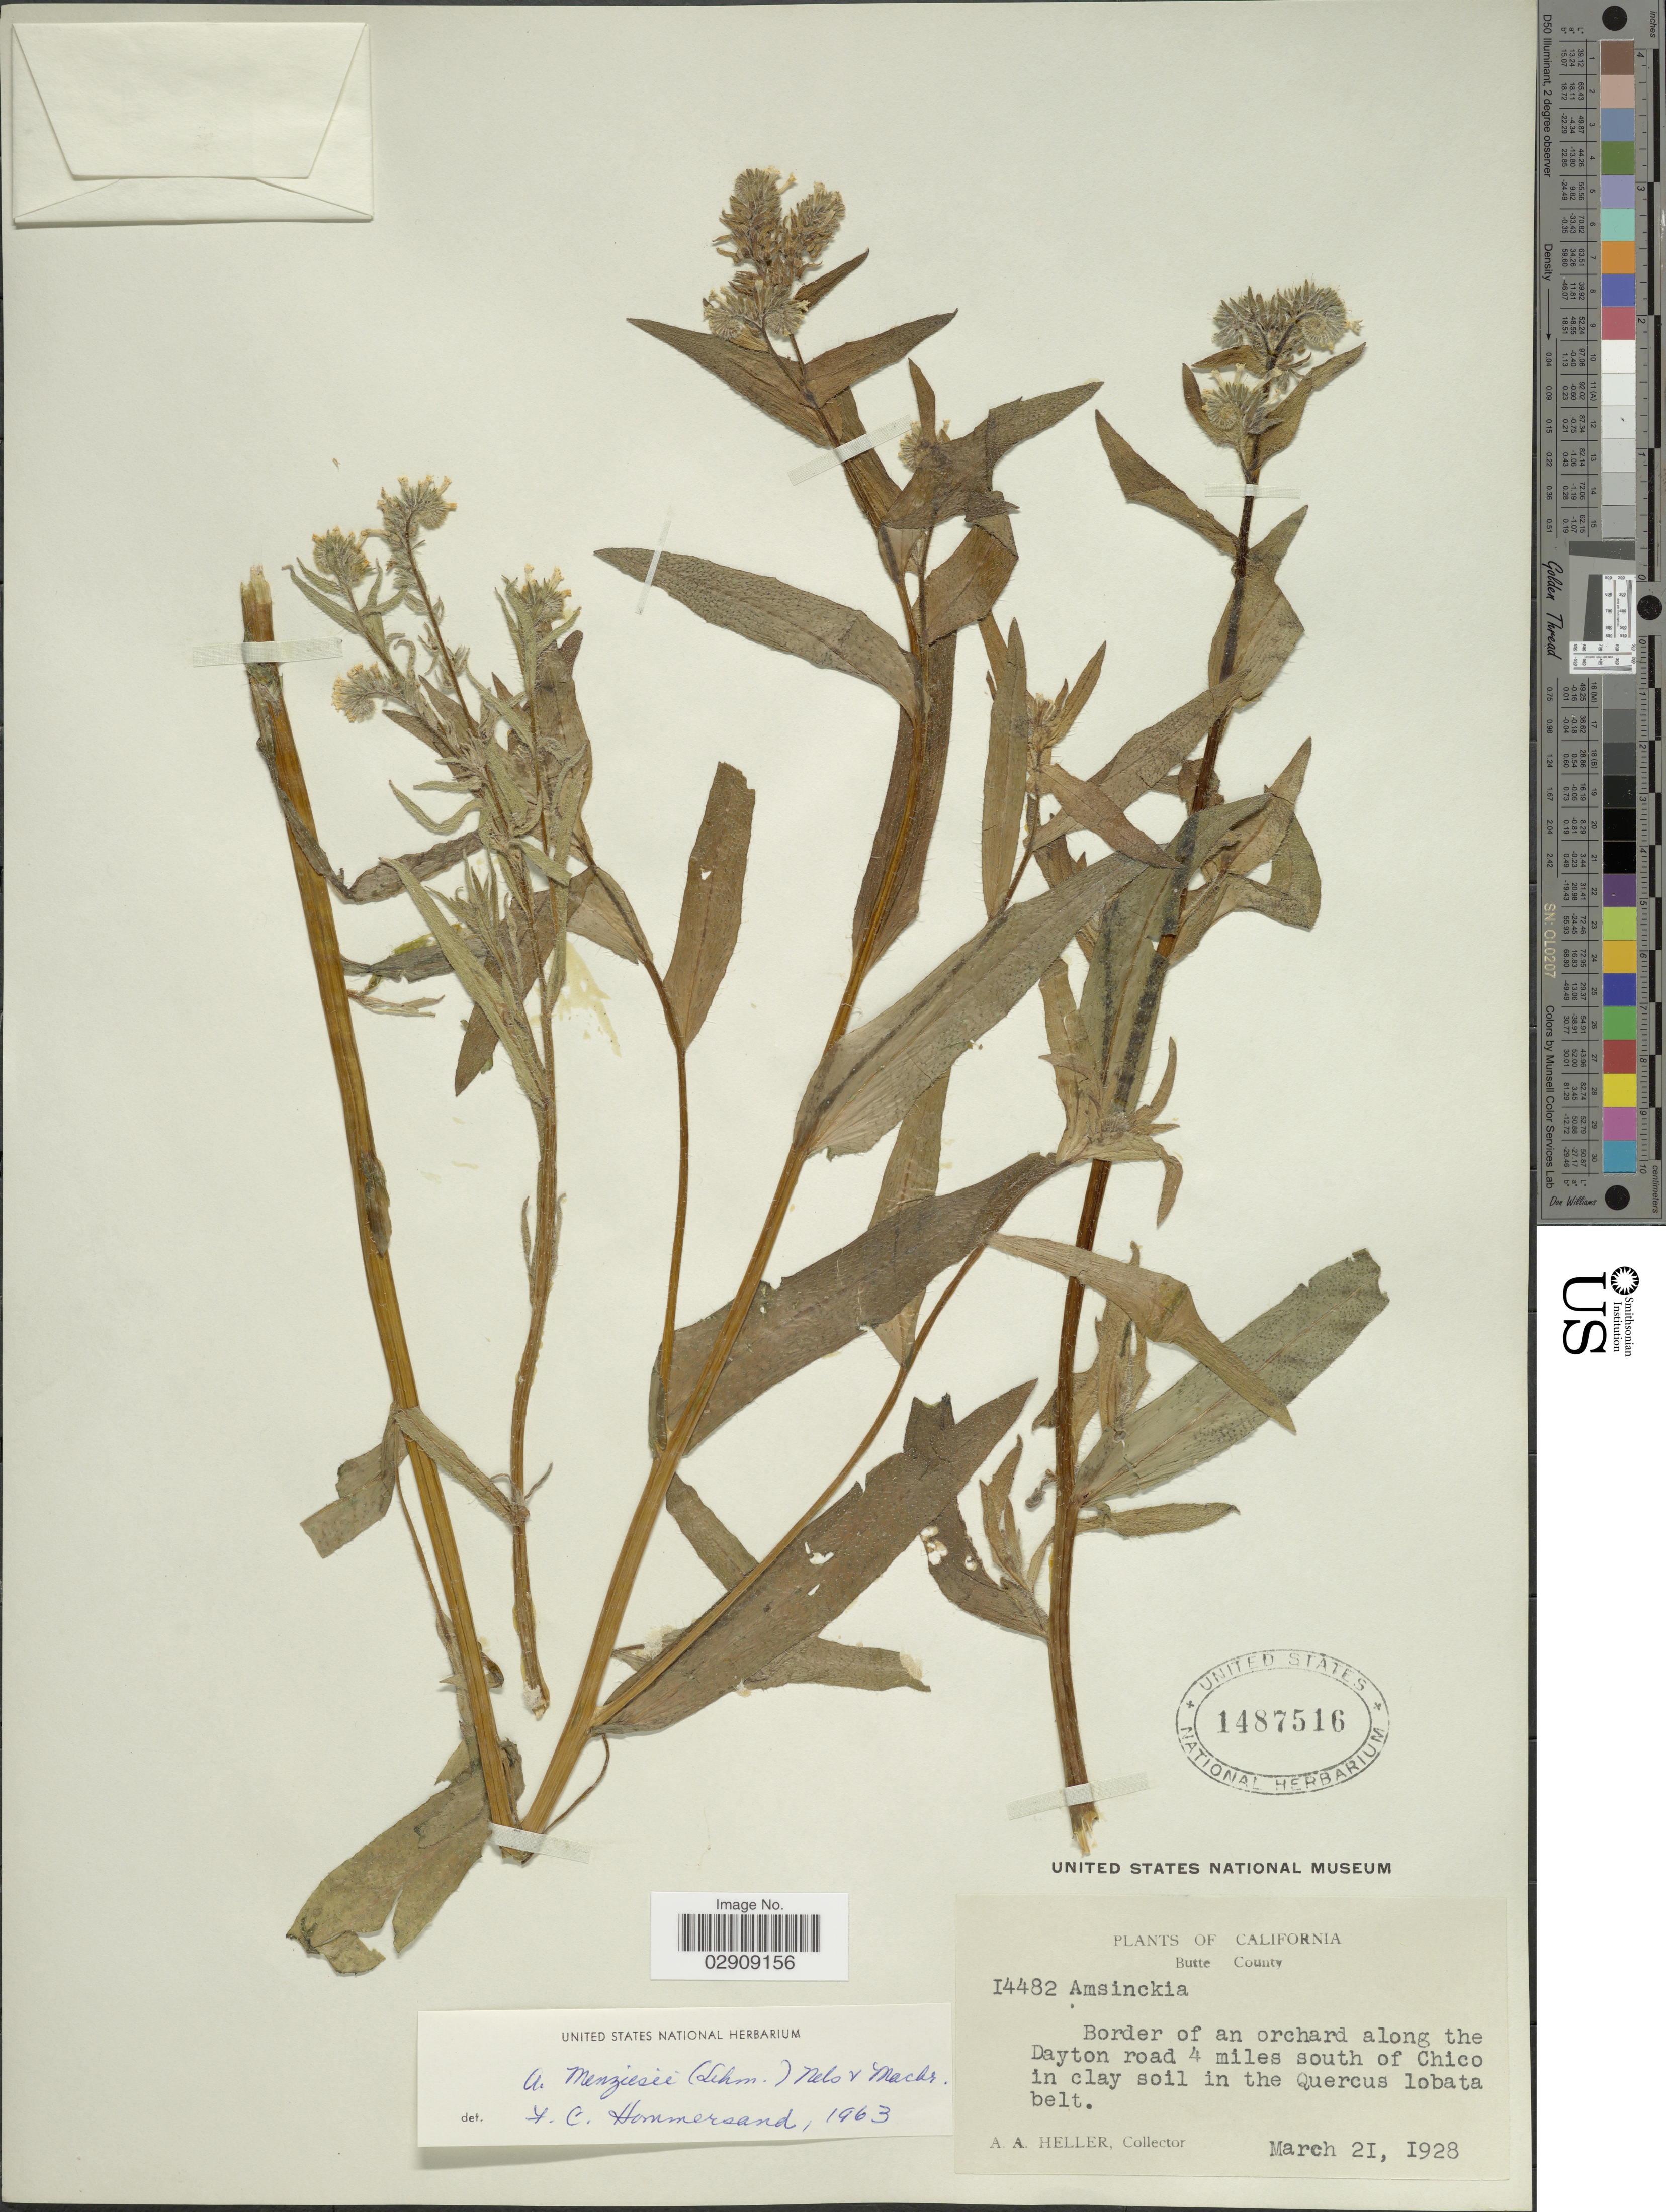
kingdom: Plantae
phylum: Tracheophyta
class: Magnoliopsida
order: Boraginales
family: Boraginaceae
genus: Amsinckia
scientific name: Amsinckia menziesii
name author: A. Nelson & J.F. Macbr.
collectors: A. A. Heller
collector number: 14482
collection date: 1928-03-21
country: United States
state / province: California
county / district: Butte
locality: Butte County. Border of an orchard along the Dayton road 4 miles south of Chico.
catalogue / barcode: US 1487516